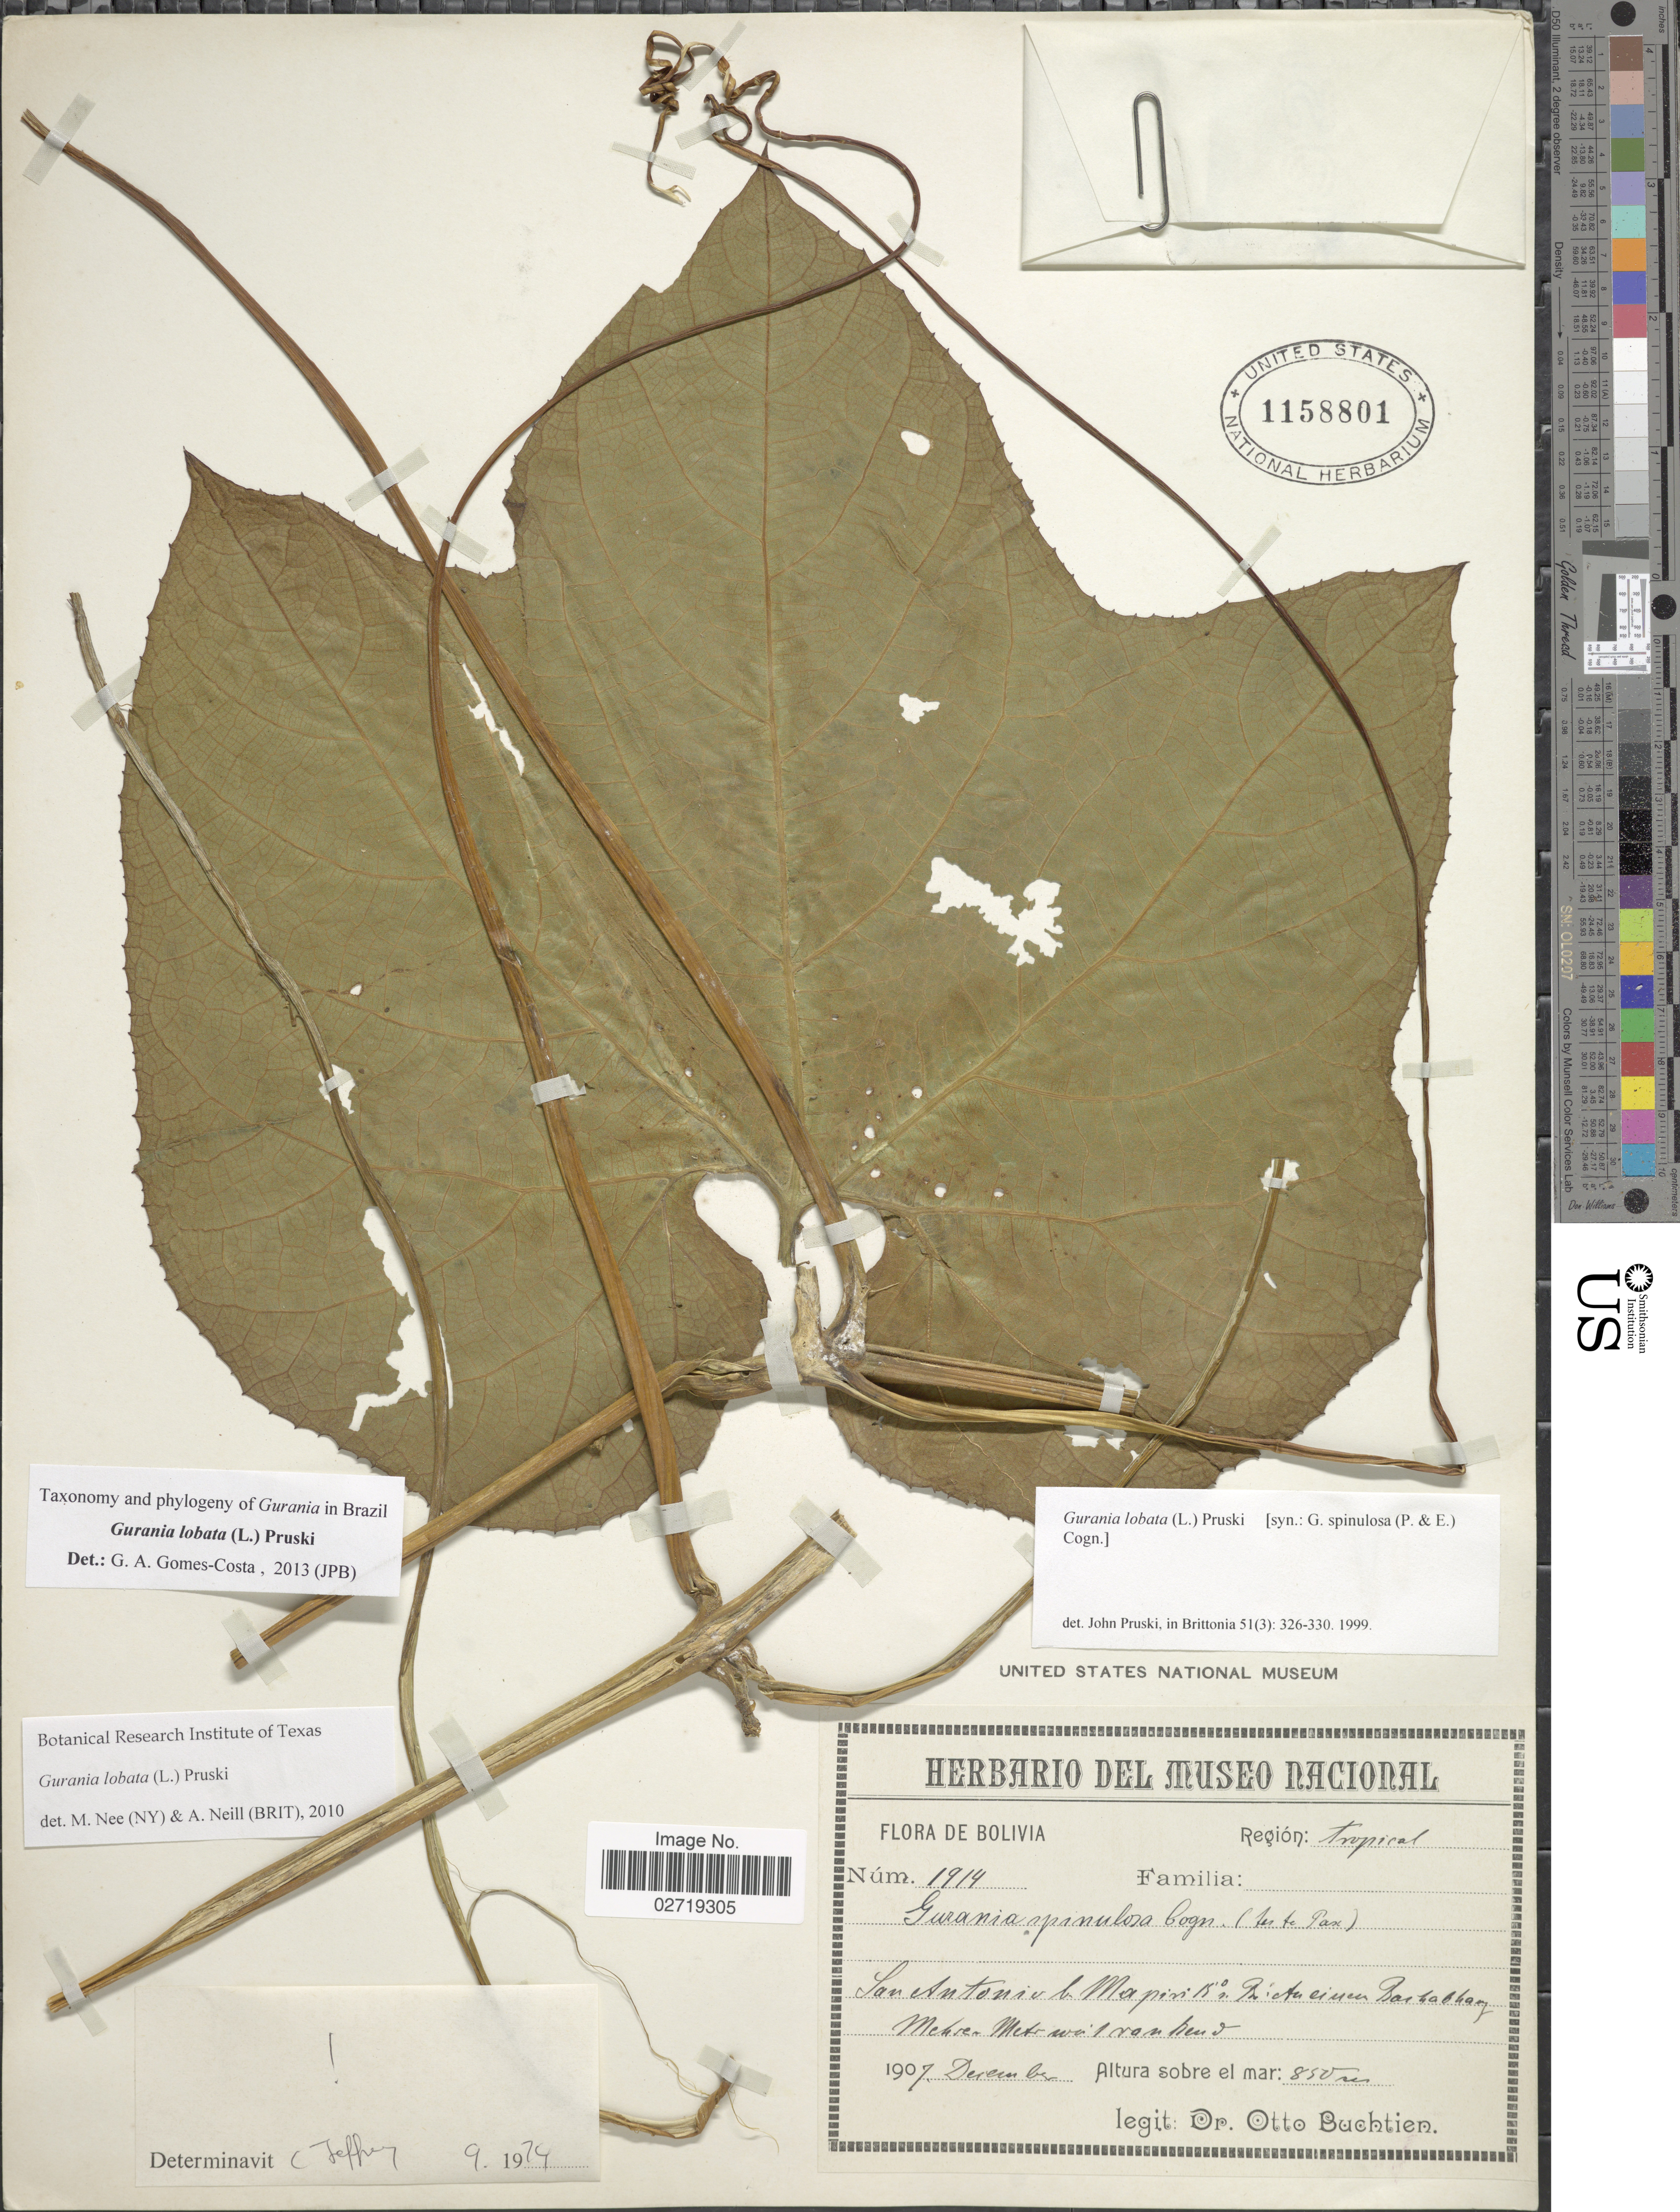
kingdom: Plantae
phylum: Tracheophyta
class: Magnoliopsida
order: Cucurbitales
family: Cucurbitaceae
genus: Gurania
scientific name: Gurania lobata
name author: (L.) Pruski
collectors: O. Buchtien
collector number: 1914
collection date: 1907-12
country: Bolivia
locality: Región: tropical, San Antonio b. Mapiri 15° n Br.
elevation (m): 850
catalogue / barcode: US 1158801